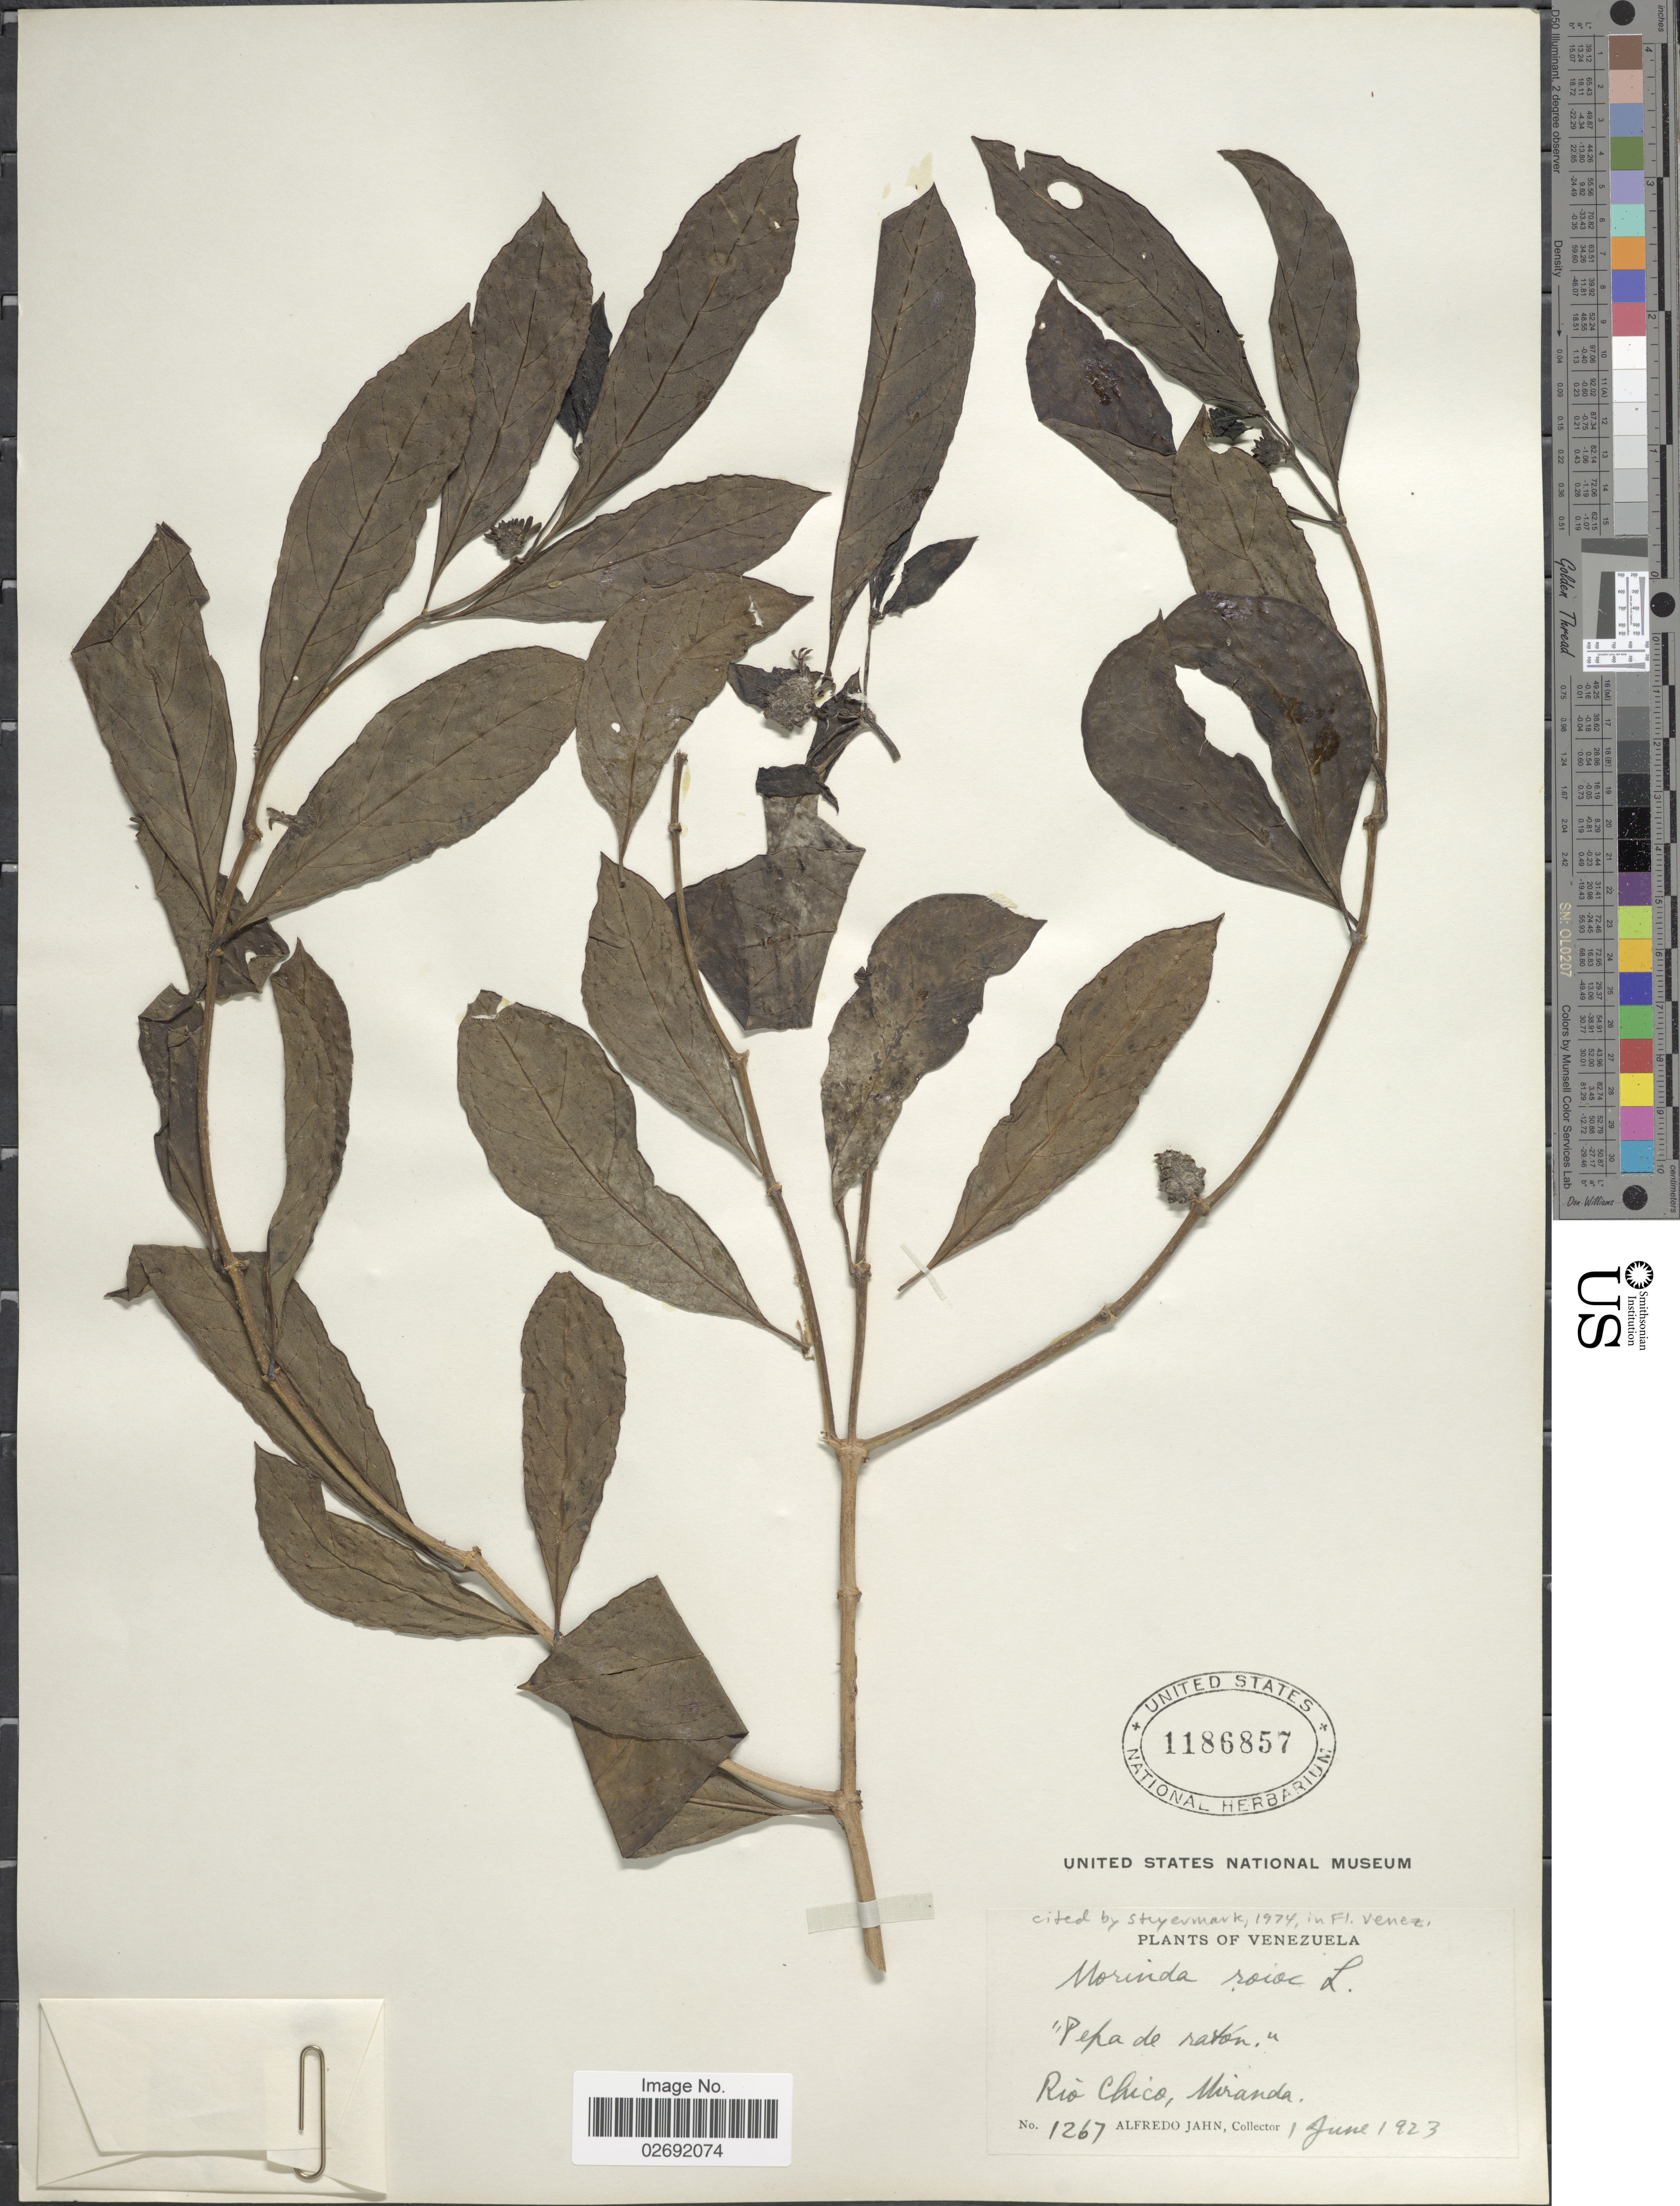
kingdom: Plantae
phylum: Tracheophyta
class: Magnoliopsida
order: Gentianales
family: Rubiaceae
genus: Morinda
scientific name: Morinda royoc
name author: L.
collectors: A. Jahn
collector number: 1267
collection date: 1923-06-01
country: Venezuela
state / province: Miranda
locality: Rio Chico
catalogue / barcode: US 1186857